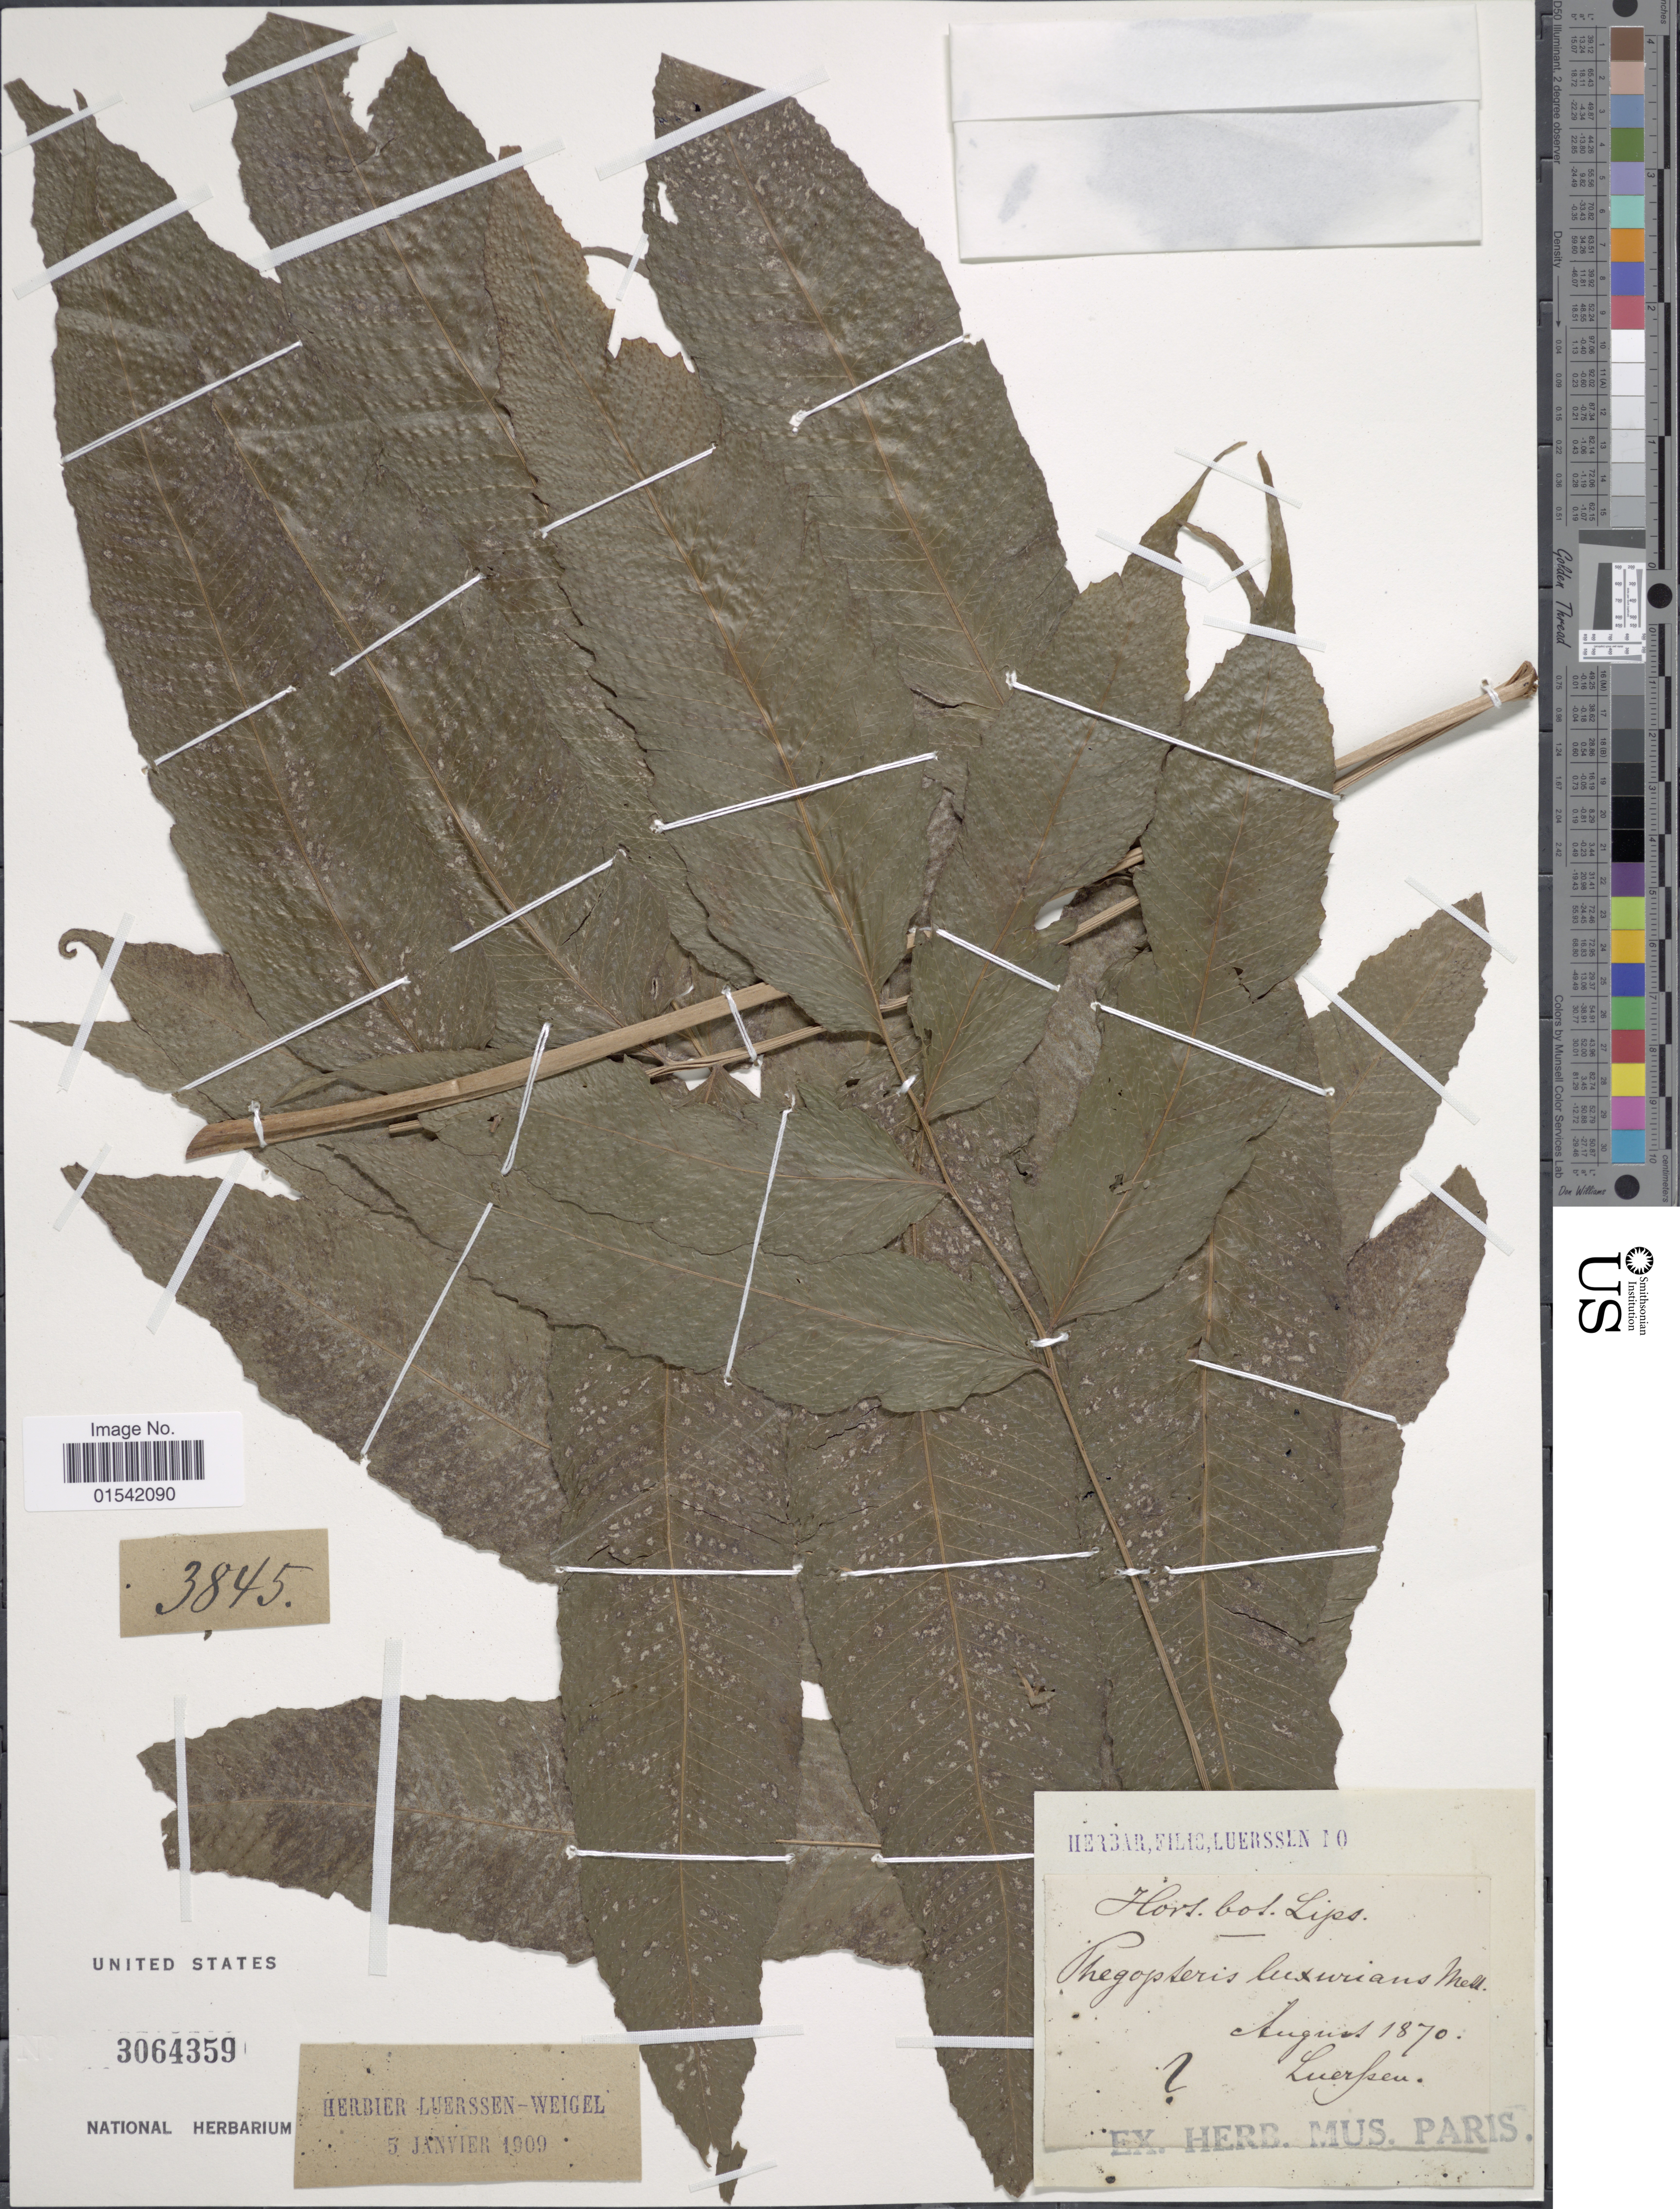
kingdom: Plantae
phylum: Tracheophyta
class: Polypodiopsida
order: Polypodiales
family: Thelypteridaceae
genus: Ampelopteris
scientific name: Ampelopteris prolifera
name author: (Retz.) Copel.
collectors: Luerssen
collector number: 3845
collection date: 1870-08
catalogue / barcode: US 3064359